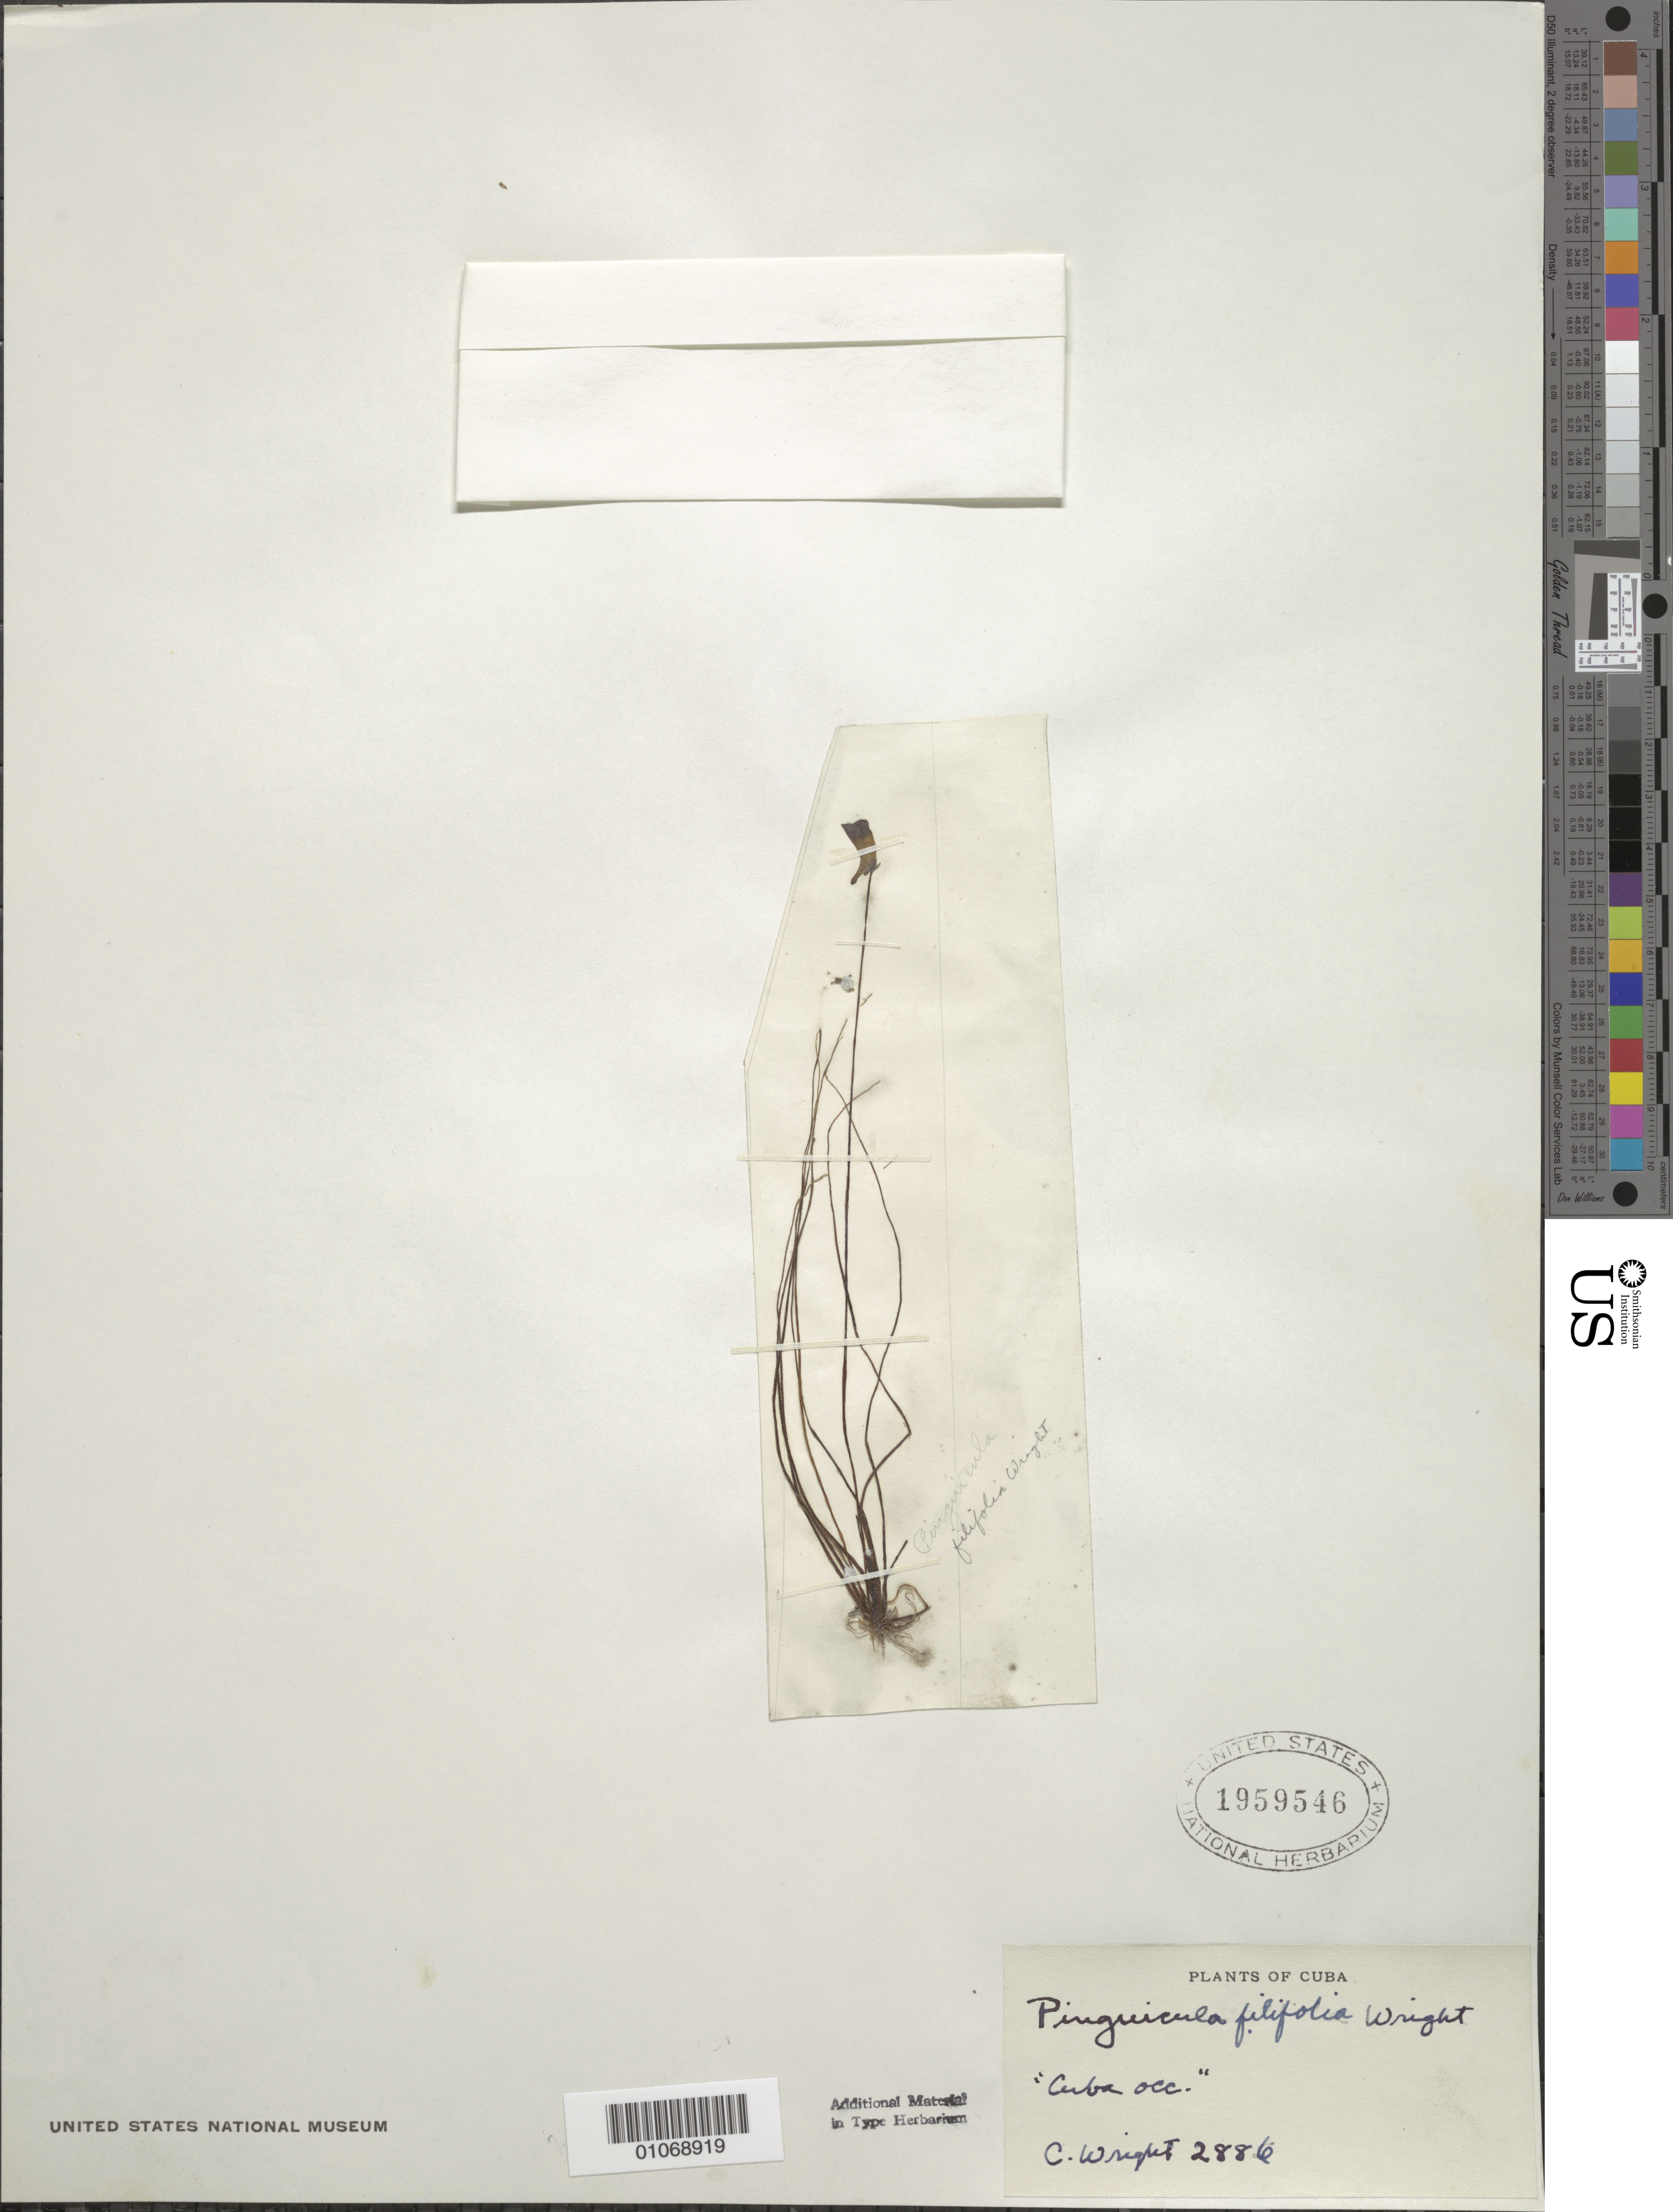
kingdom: Plantae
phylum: Tracheophyta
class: Magnoliopsida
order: Lamiales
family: Lentibulariaceae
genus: Pinguicula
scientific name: Pinguicula filifolia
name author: C. Wright ex Griseb.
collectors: C. Wright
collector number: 2886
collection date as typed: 1800 to 1899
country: Cuba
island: Cuba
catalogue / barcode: US 1959546